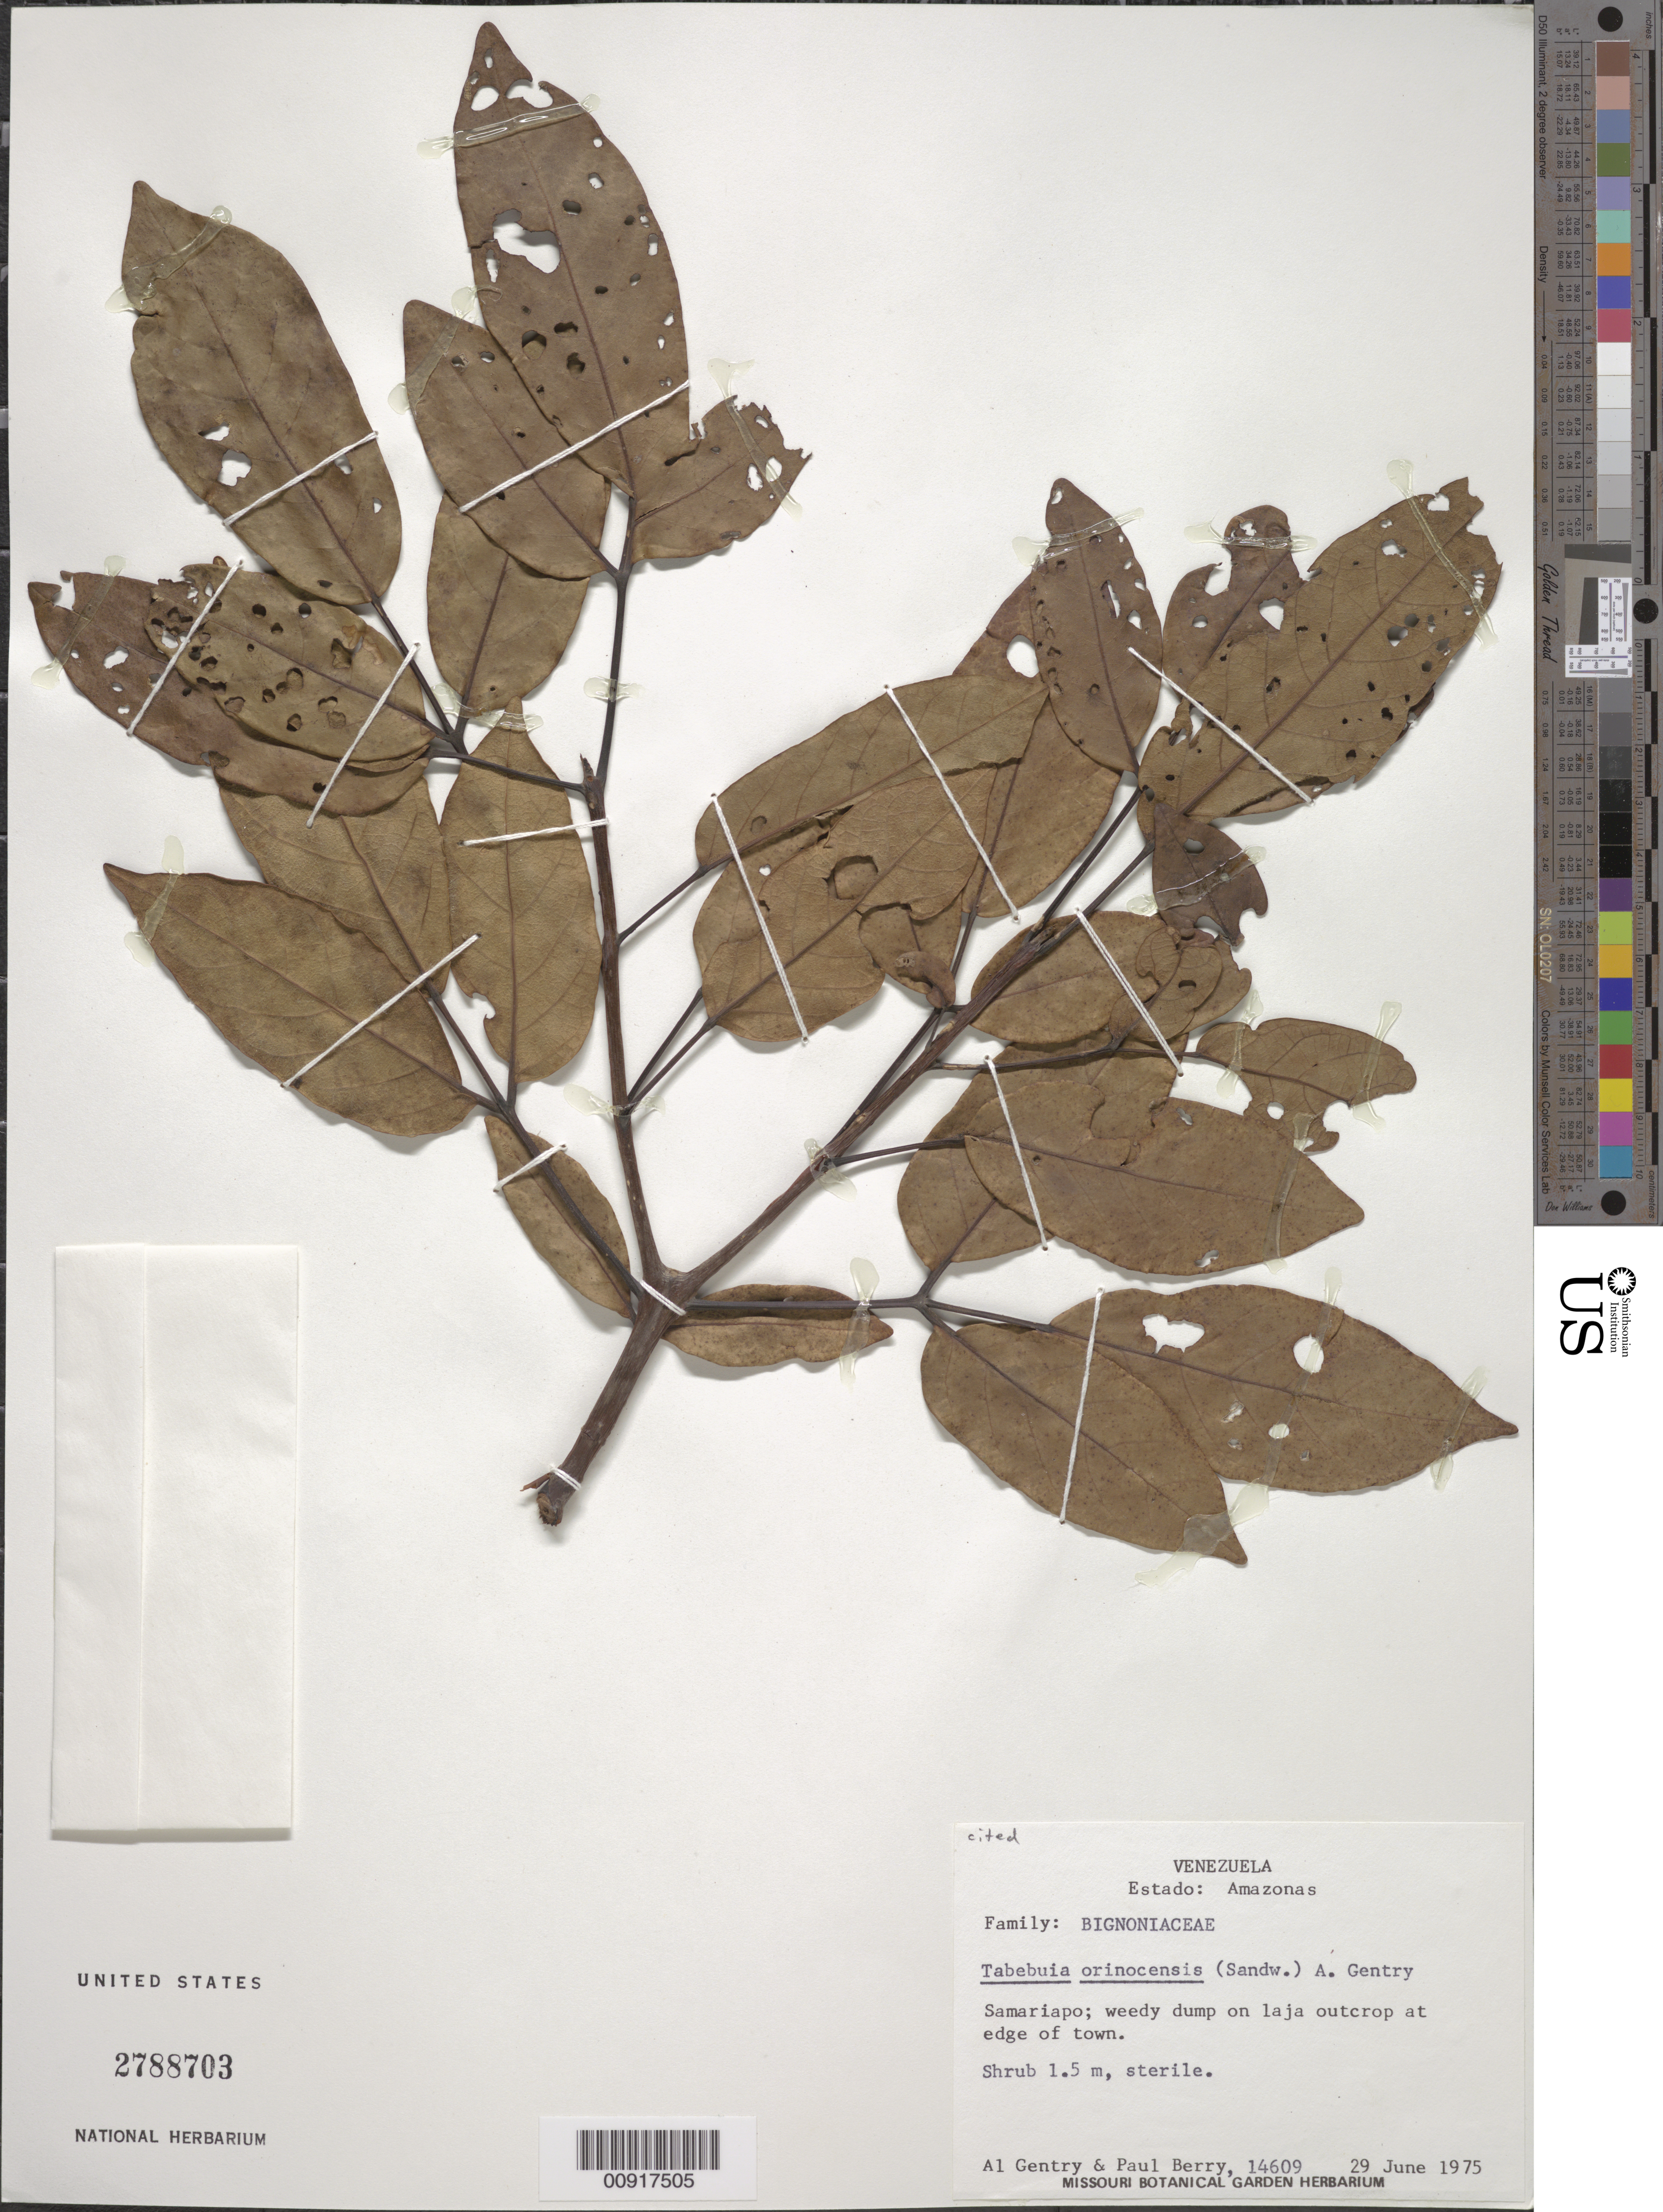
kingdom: Plantae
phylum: Tracheophyta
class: Magnoliopsida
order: Lamiales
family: Bignoniaceae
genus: Tabebuia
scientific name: Tabebuia orinocensis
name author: (Sandwith) A.H. Gentry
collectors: A. H. Gentry & P. Berry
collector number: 14609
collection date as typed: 29-Jun-75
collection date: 1975-06-29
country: Venezuela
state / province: Amazonas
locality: Samariapo, edge of town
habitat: Weedy dump on laja outcrop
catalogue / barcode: US 2788703